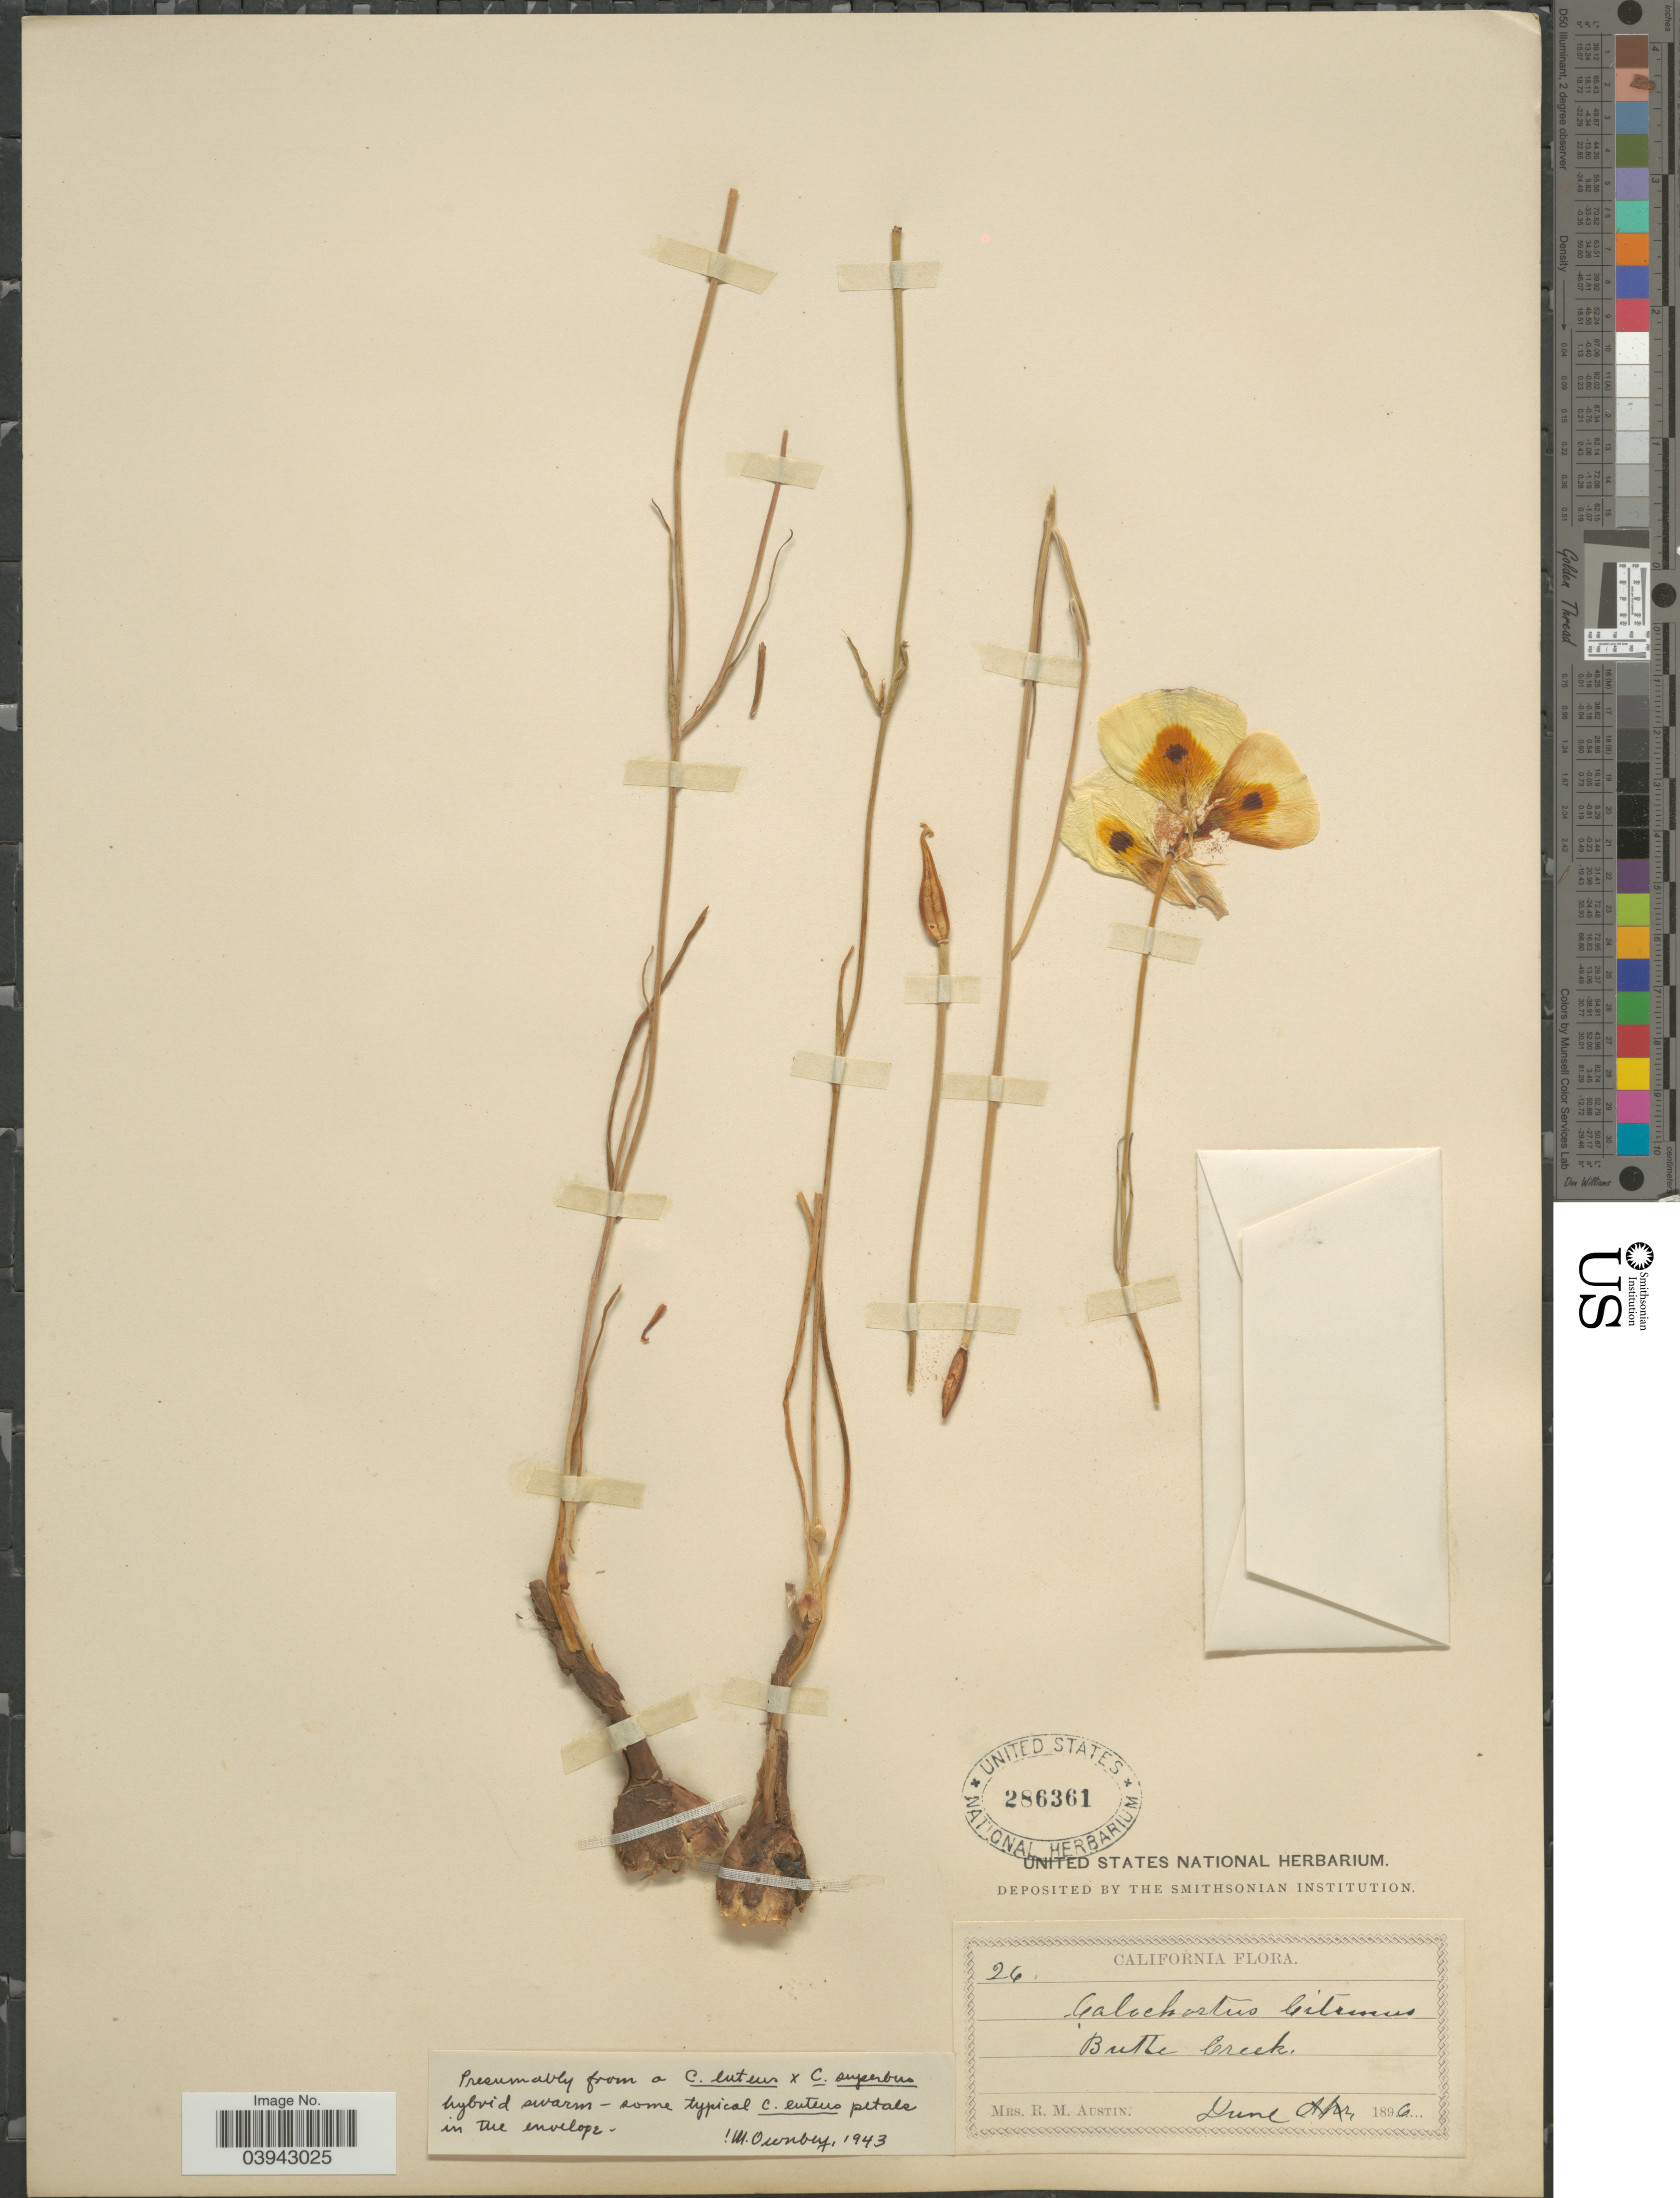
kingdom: Plantae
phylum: Tracheophyta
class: Liliopsida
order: Liliales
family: Liliaceae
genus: Calochortus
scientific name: Calochortus superbus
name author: Purdy ex J.T. Howell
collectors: R. Austin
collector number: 26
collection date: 1896-06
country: United States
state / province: California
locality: Butte Creek.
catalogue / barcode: US 286361